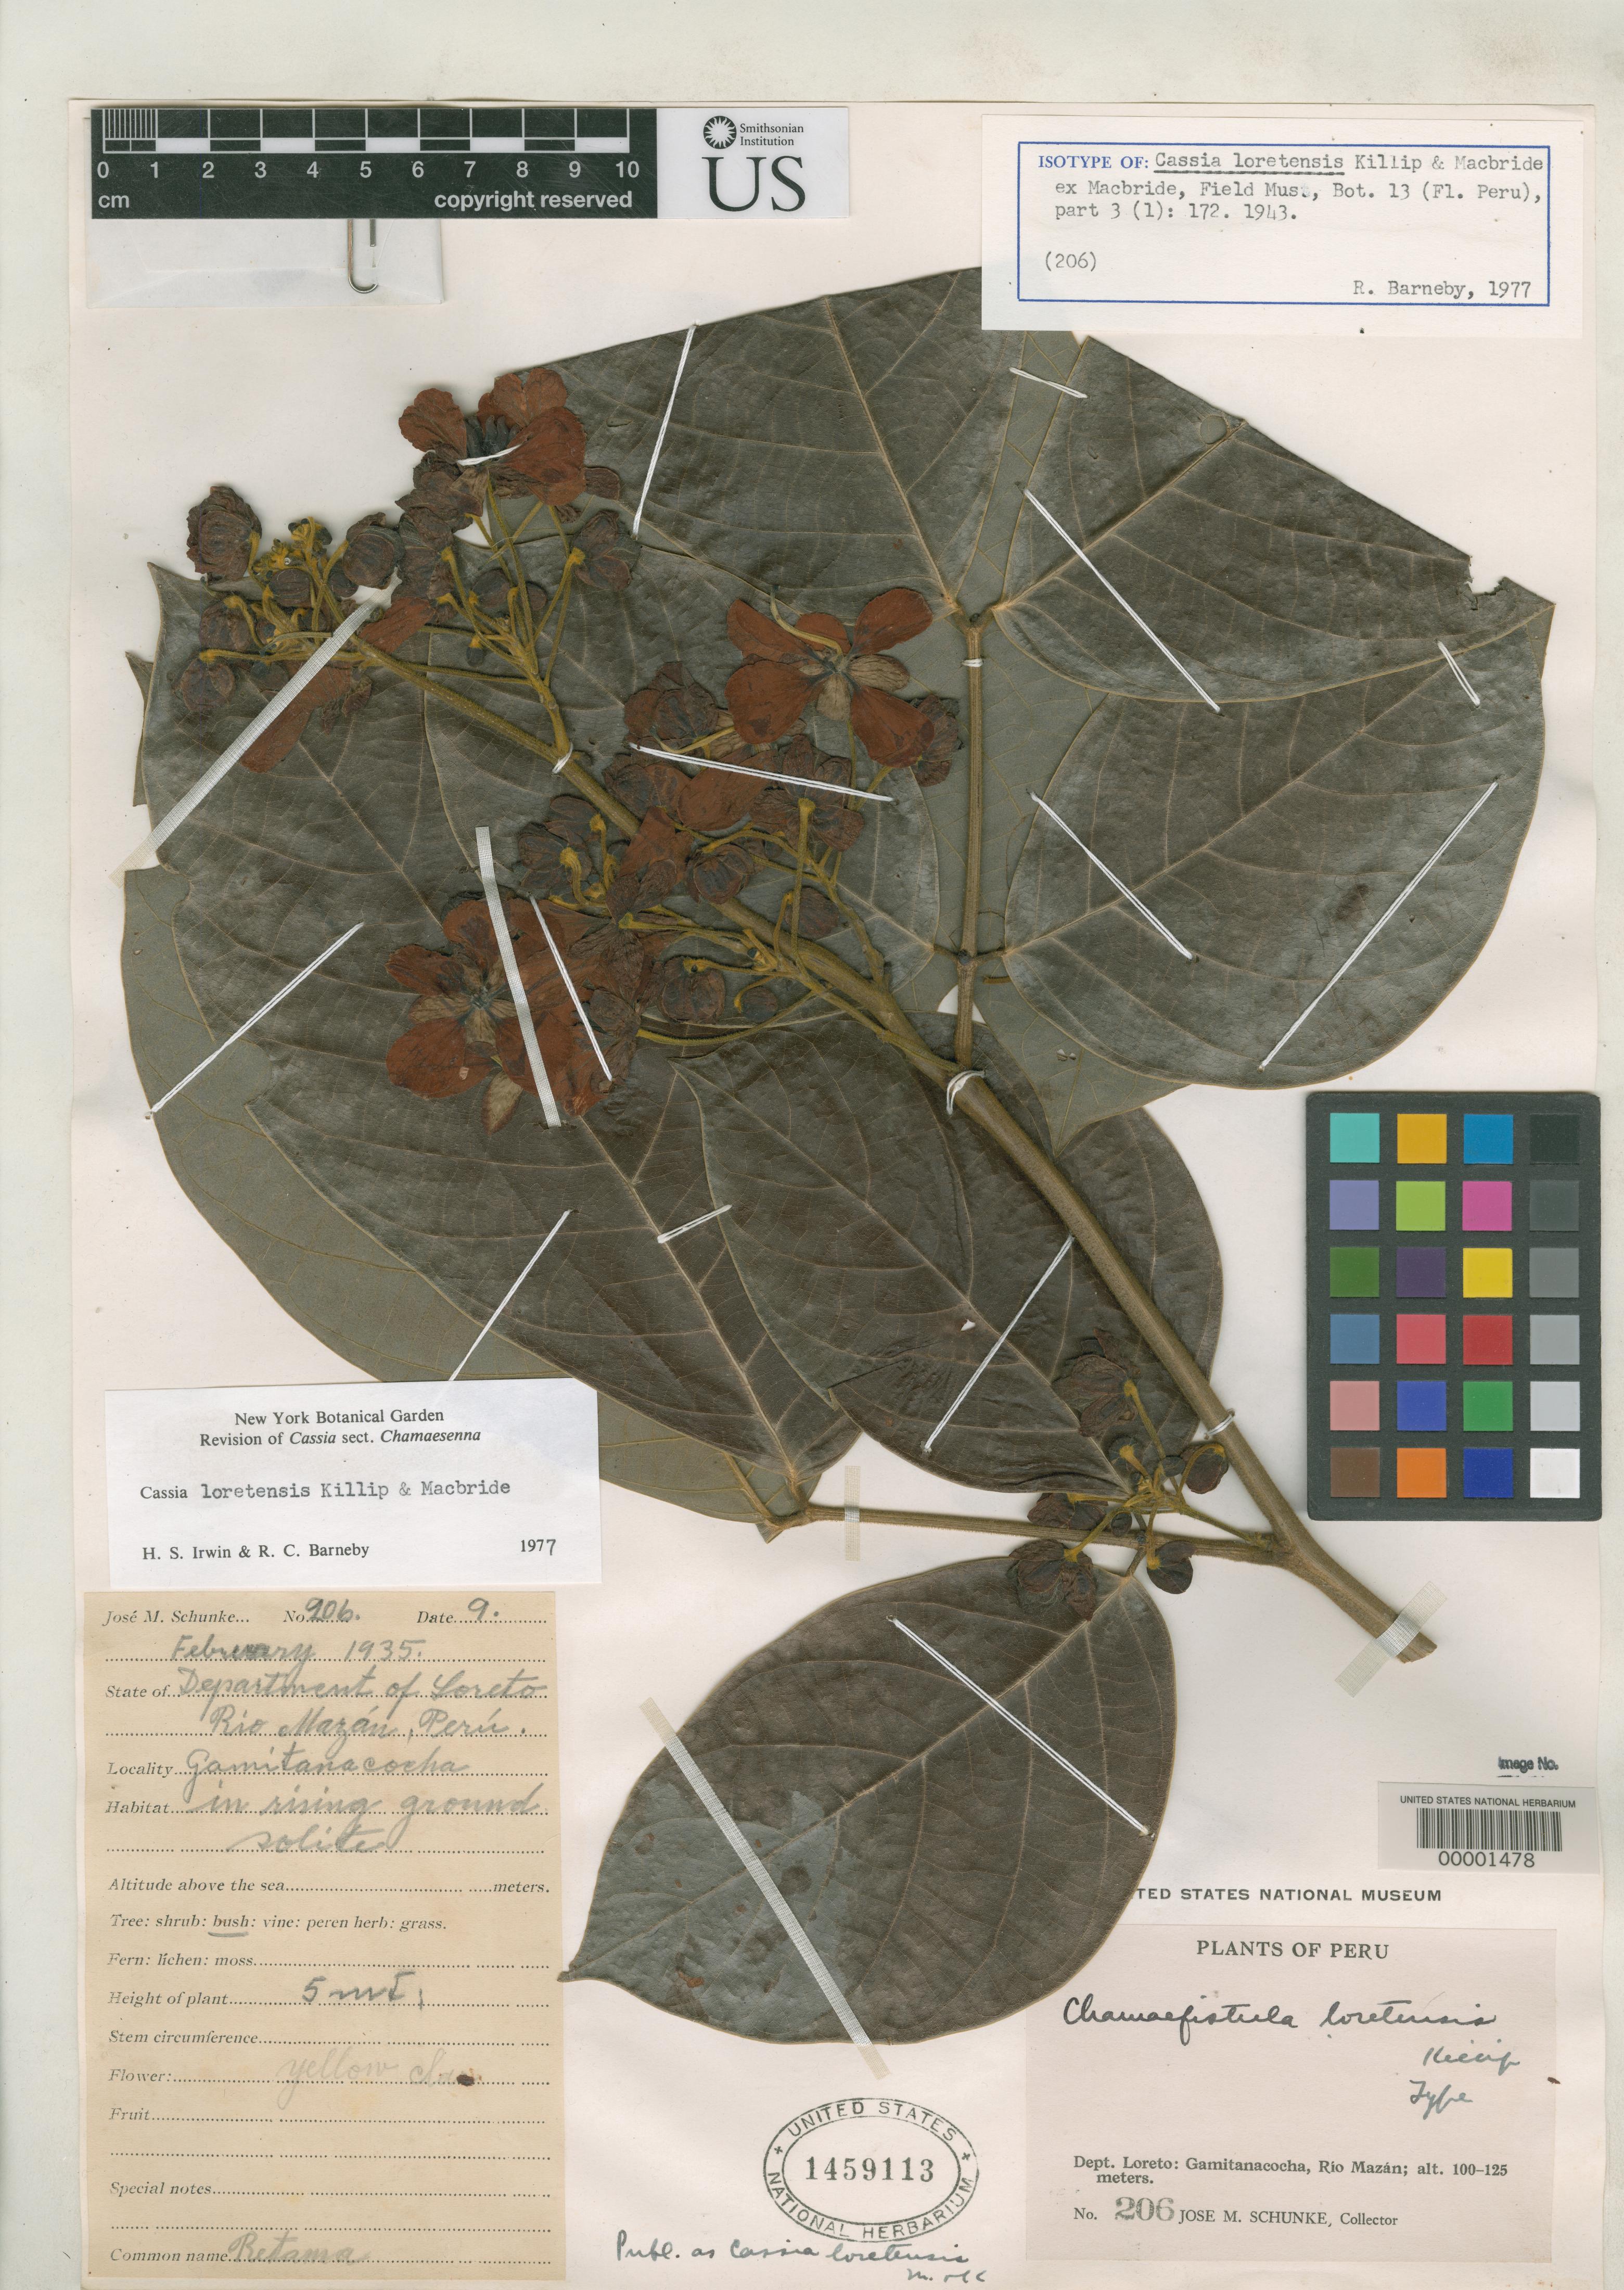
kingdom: Plantae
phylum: Tracheophyta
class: Magnoliopsida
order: Fabales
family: Fabaceae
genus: Cassia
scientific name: Cassia loretensis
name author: Killip & J.F. Macbr.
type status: Isotype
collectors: C. Schunke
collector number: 206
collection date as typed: Feb 1935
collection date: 1935-02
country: Peru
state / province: Loreto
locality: Rio Mazan.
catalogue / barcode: US 1459113